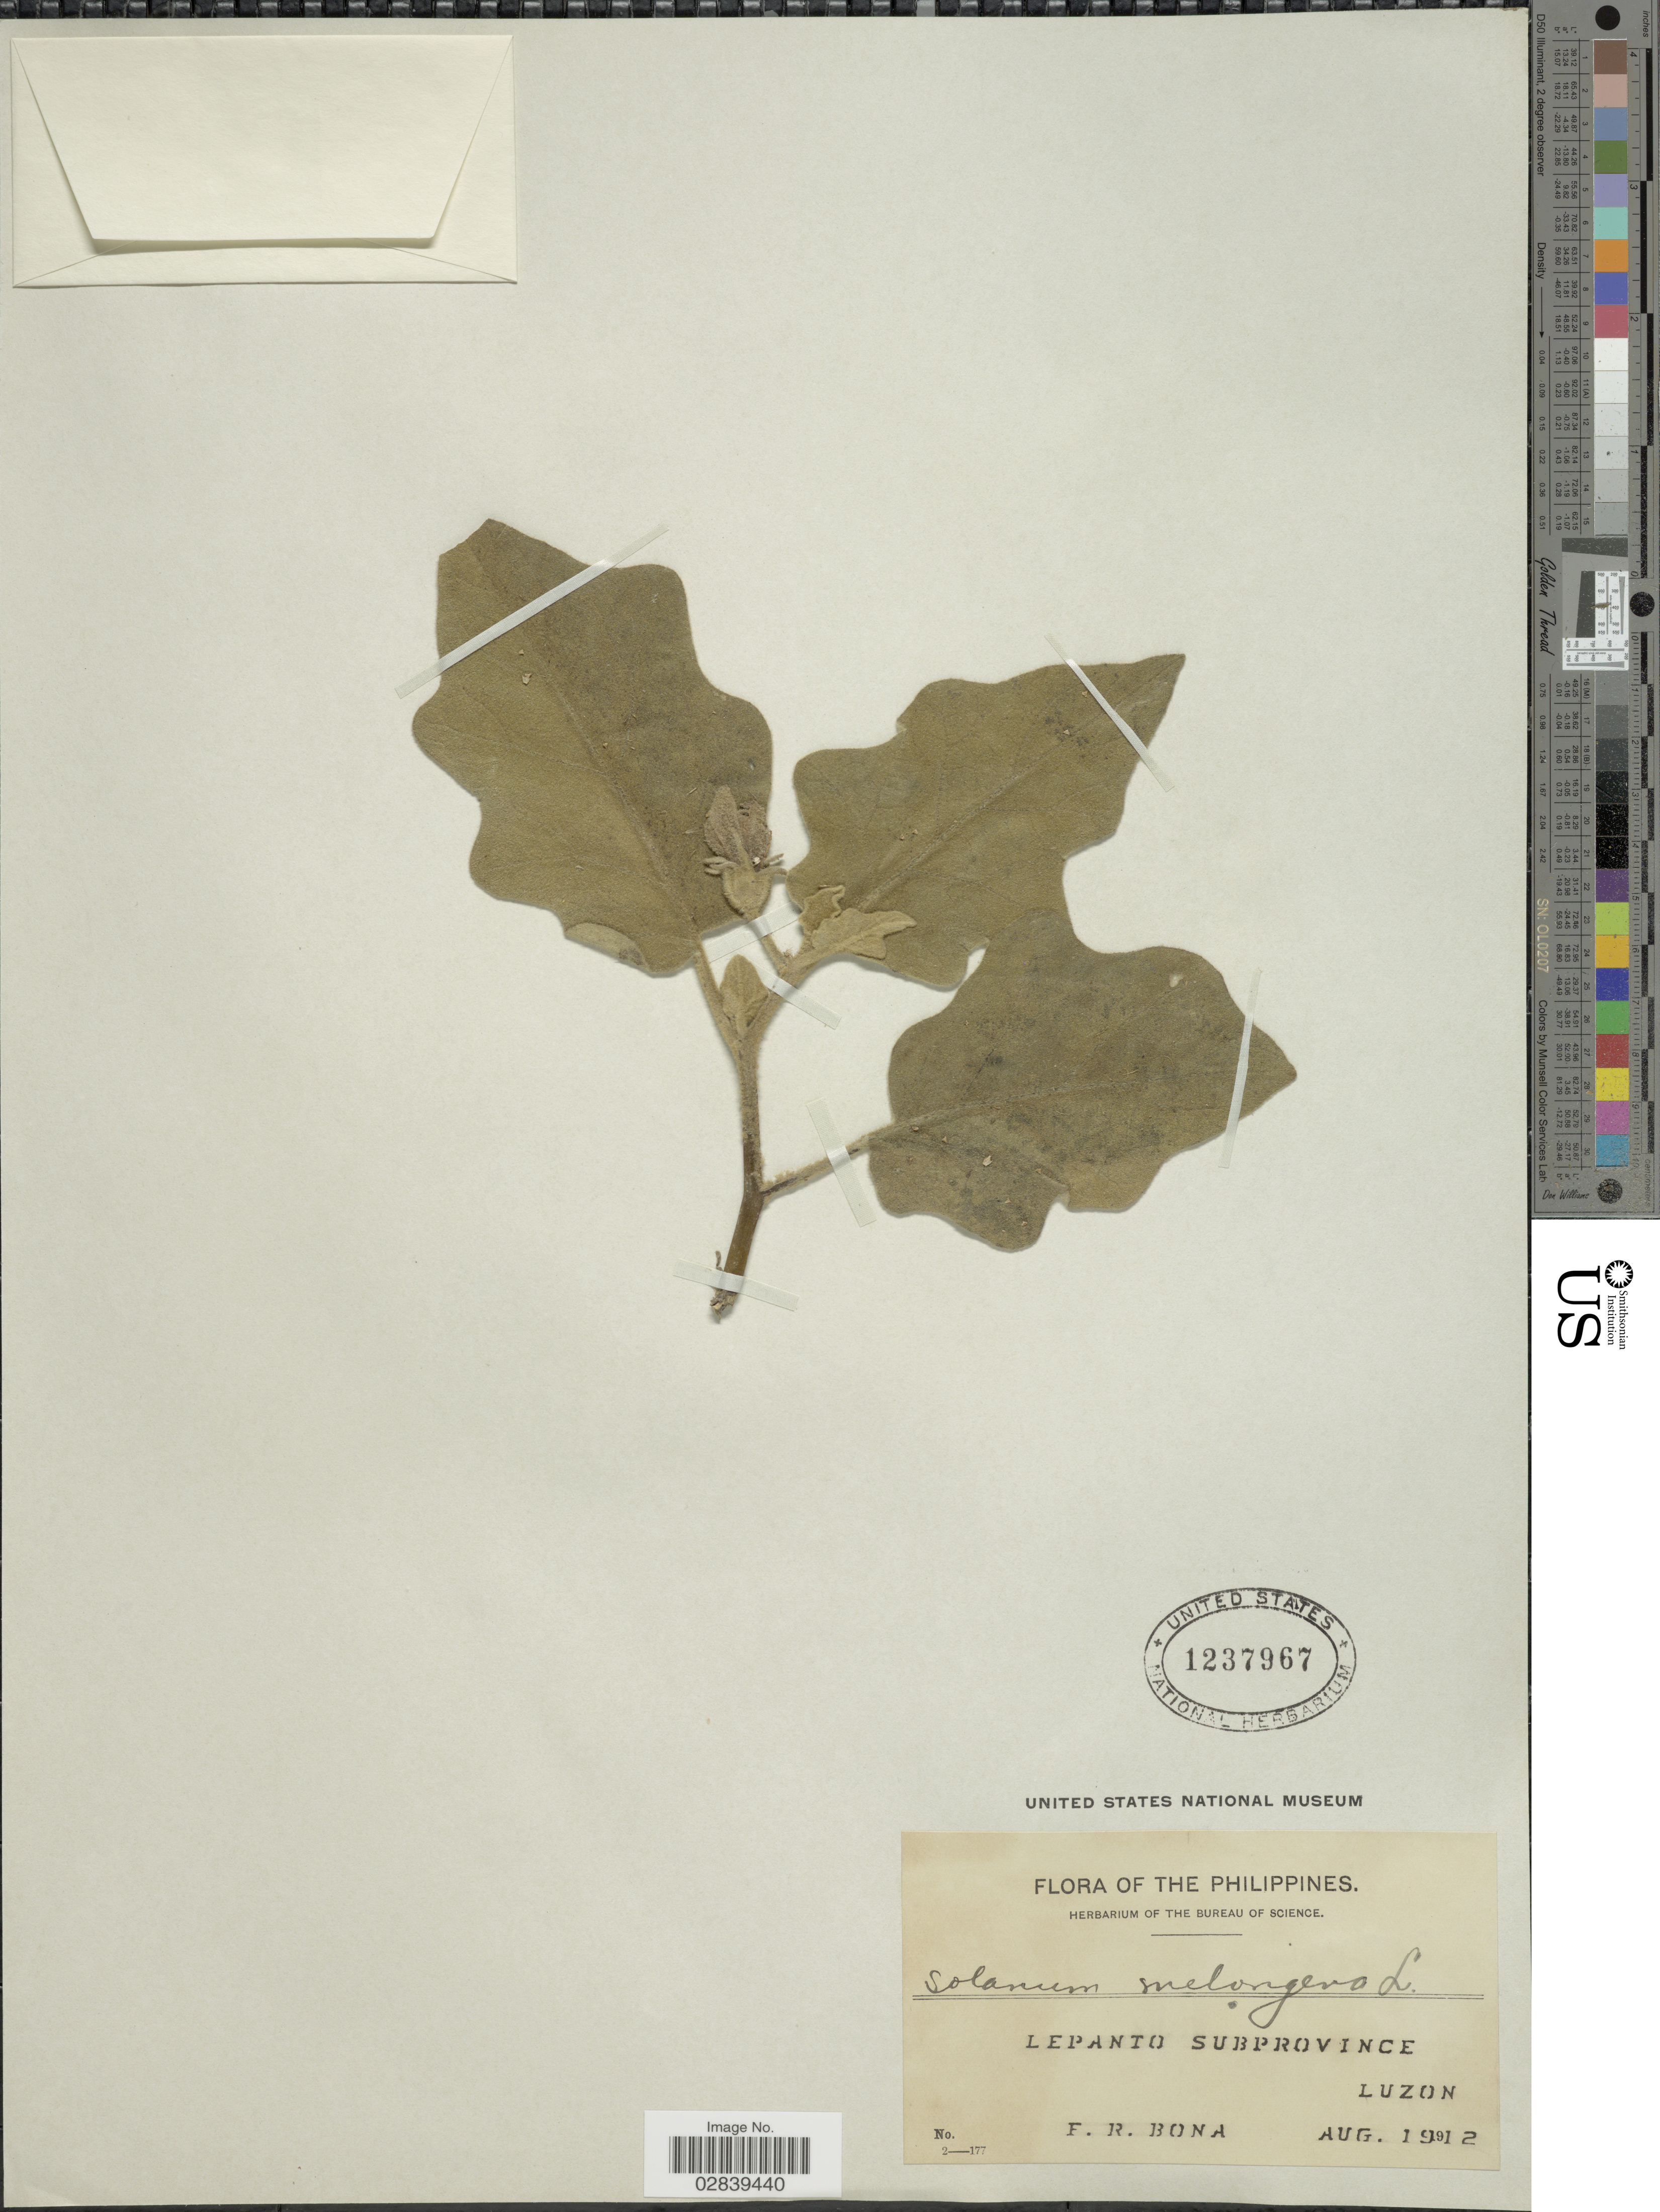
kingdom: Plantae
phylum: Tracheophyta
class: Magnoliopsida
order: Solanales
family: Solanaceae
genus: Solanum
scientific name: Solanum melongena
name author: L.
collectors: F. Bona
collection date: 1912-08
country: Philippines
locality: Lepanto Subprovince, Luzon.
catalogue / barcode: US 1237967